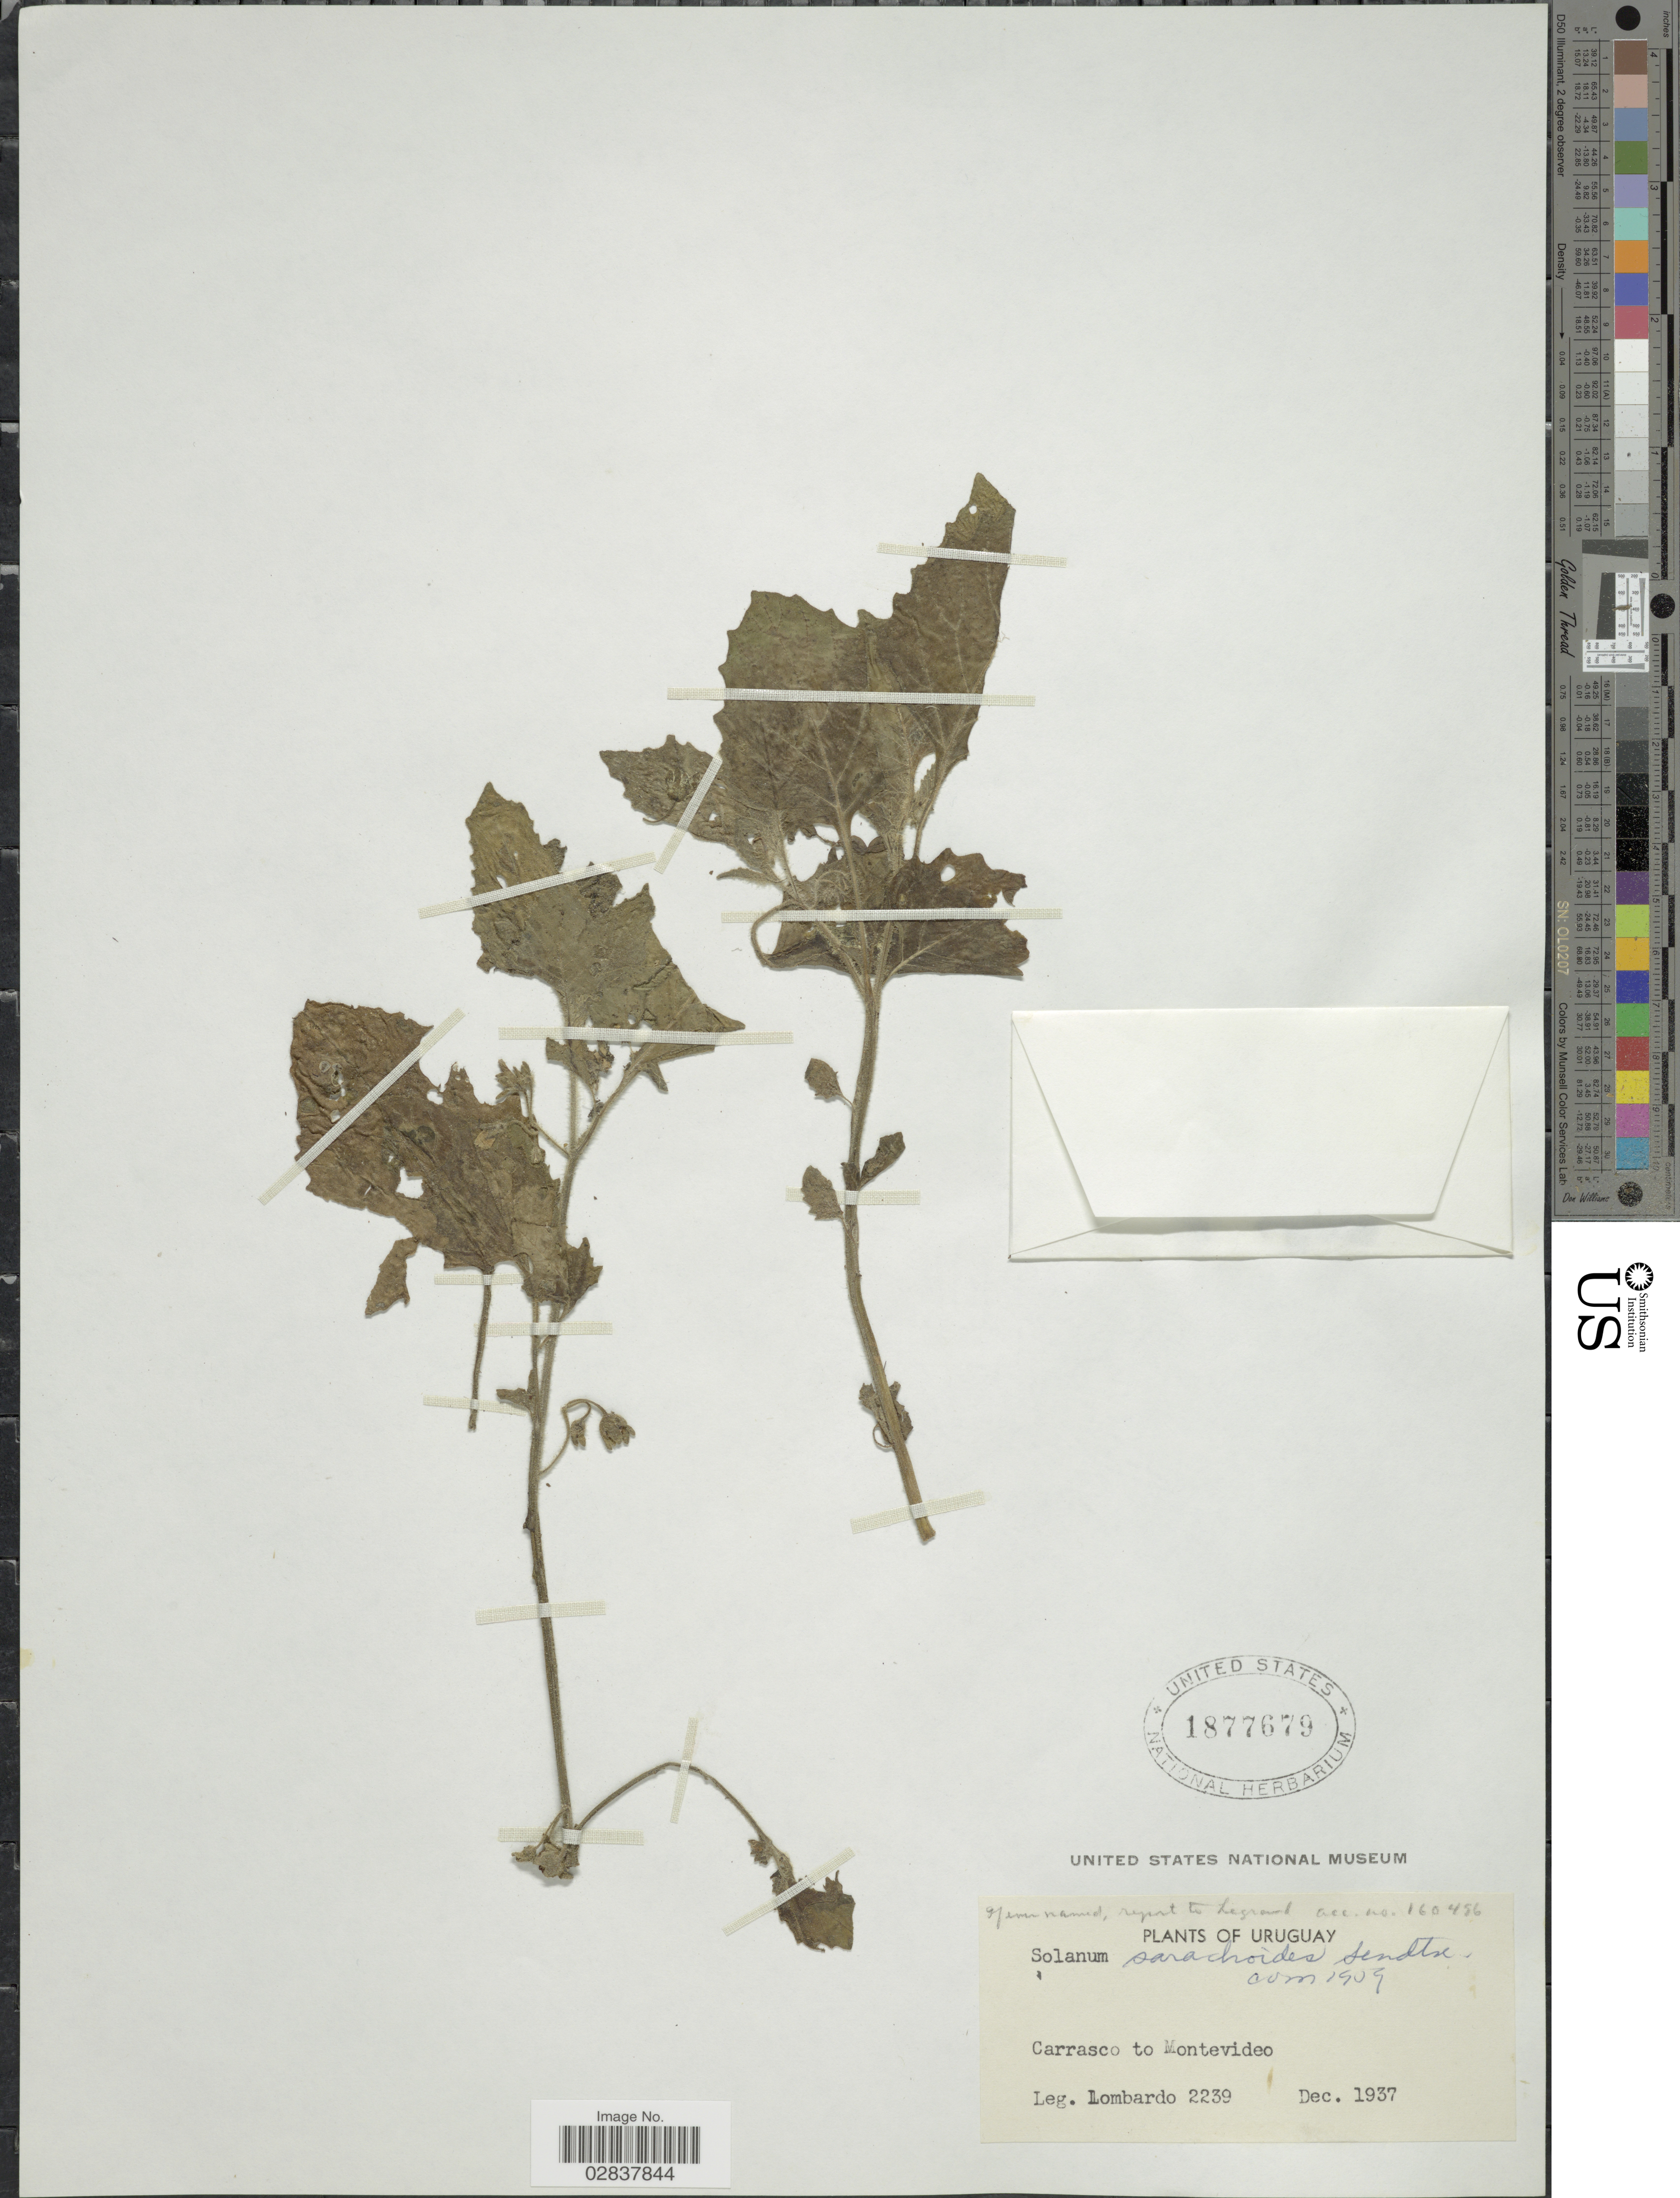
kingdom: Plantae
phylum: Tracheophyta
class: Magnoliopsida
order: Solanales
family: Solanaceae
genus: Solanum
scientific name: Solanum sarrachoides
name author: Sendtn.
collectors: Lombardo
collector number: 2239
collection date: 1937-12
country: Uruguay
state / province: Montevideo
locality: Carrasco to Montevideo.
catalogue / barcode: US 1877679